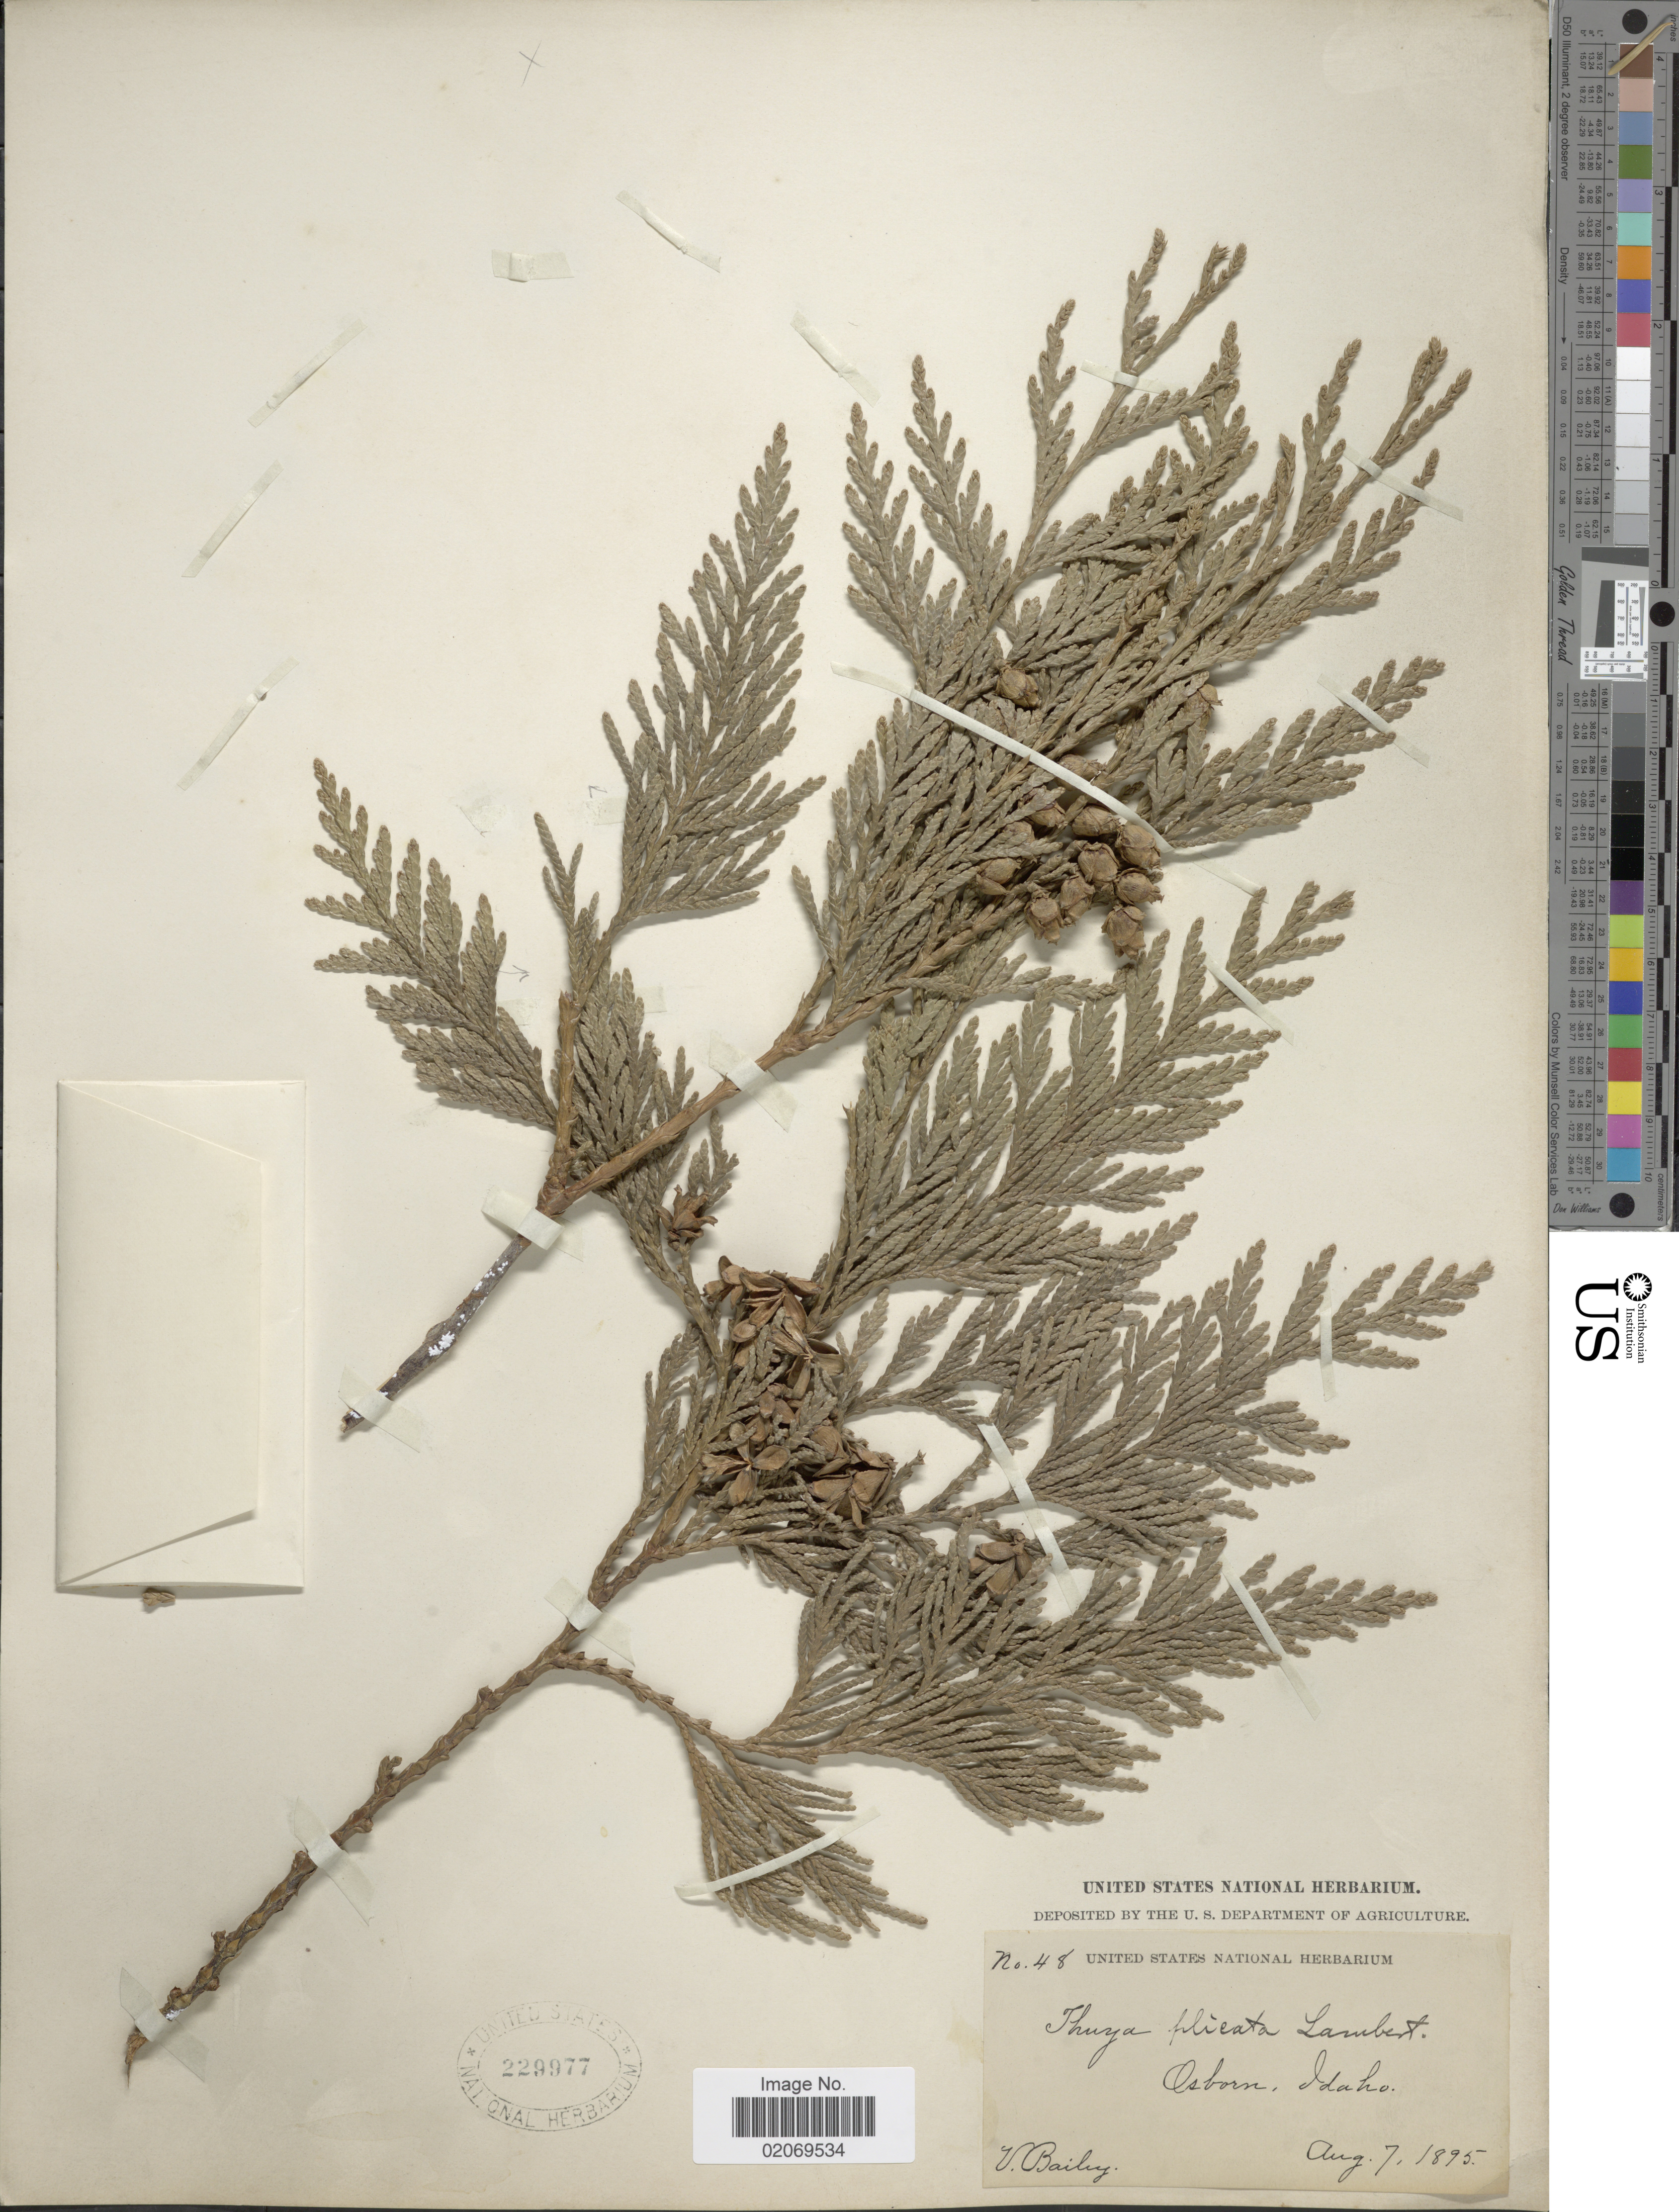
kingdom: Plantae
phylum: Tracheophyta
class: Pinopsida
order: Pinales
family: Cupressaceae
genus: Thuja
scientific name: Thuja plicata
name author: Donn & D. Don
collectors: V. L. Bailey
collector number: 48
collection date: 1895-08-07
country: United States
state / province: Idaho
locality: Osborn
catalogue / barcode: US 229977